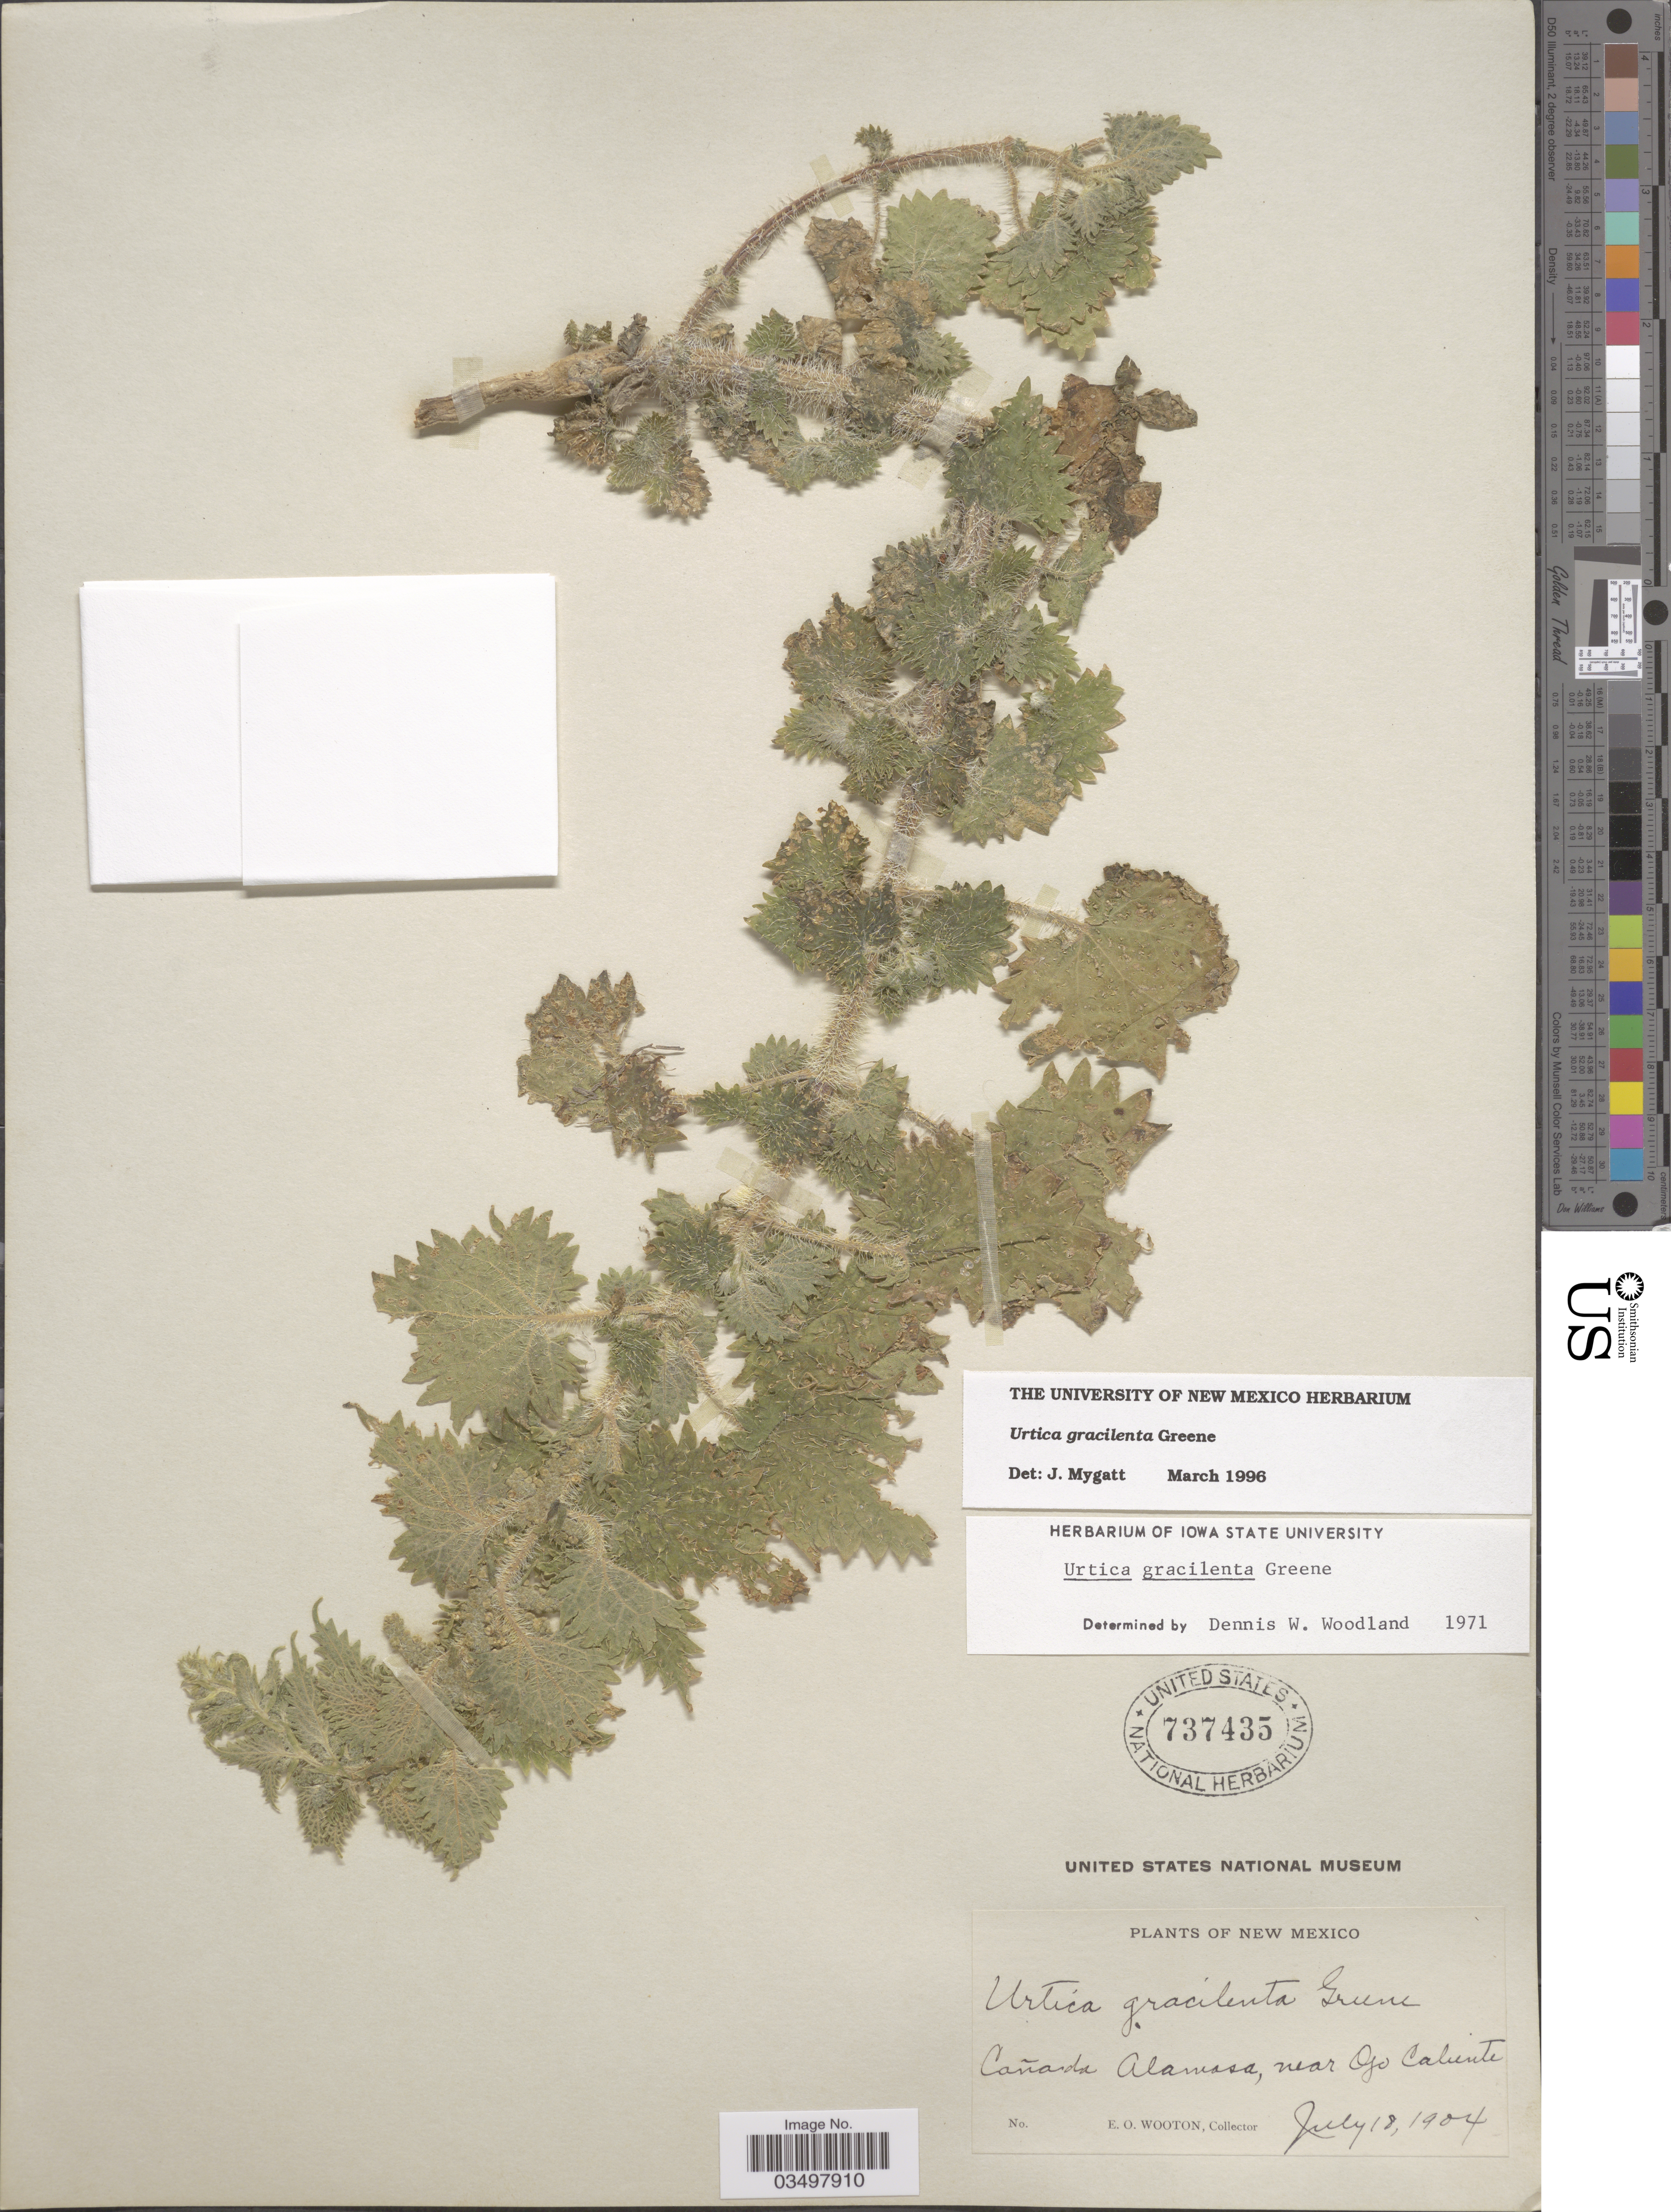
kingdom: Plantae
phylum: Tracheophyta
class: Magnoliopsida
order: Rosales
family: Urticaceae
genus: Urtica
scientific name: Urtica gracilenta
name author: Greene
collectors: E. O. Wooton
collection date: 1904-07-18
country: United States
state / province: New Mexico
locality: Cañada Alamosa, near Ojo Caliente.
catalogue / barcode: US 737435